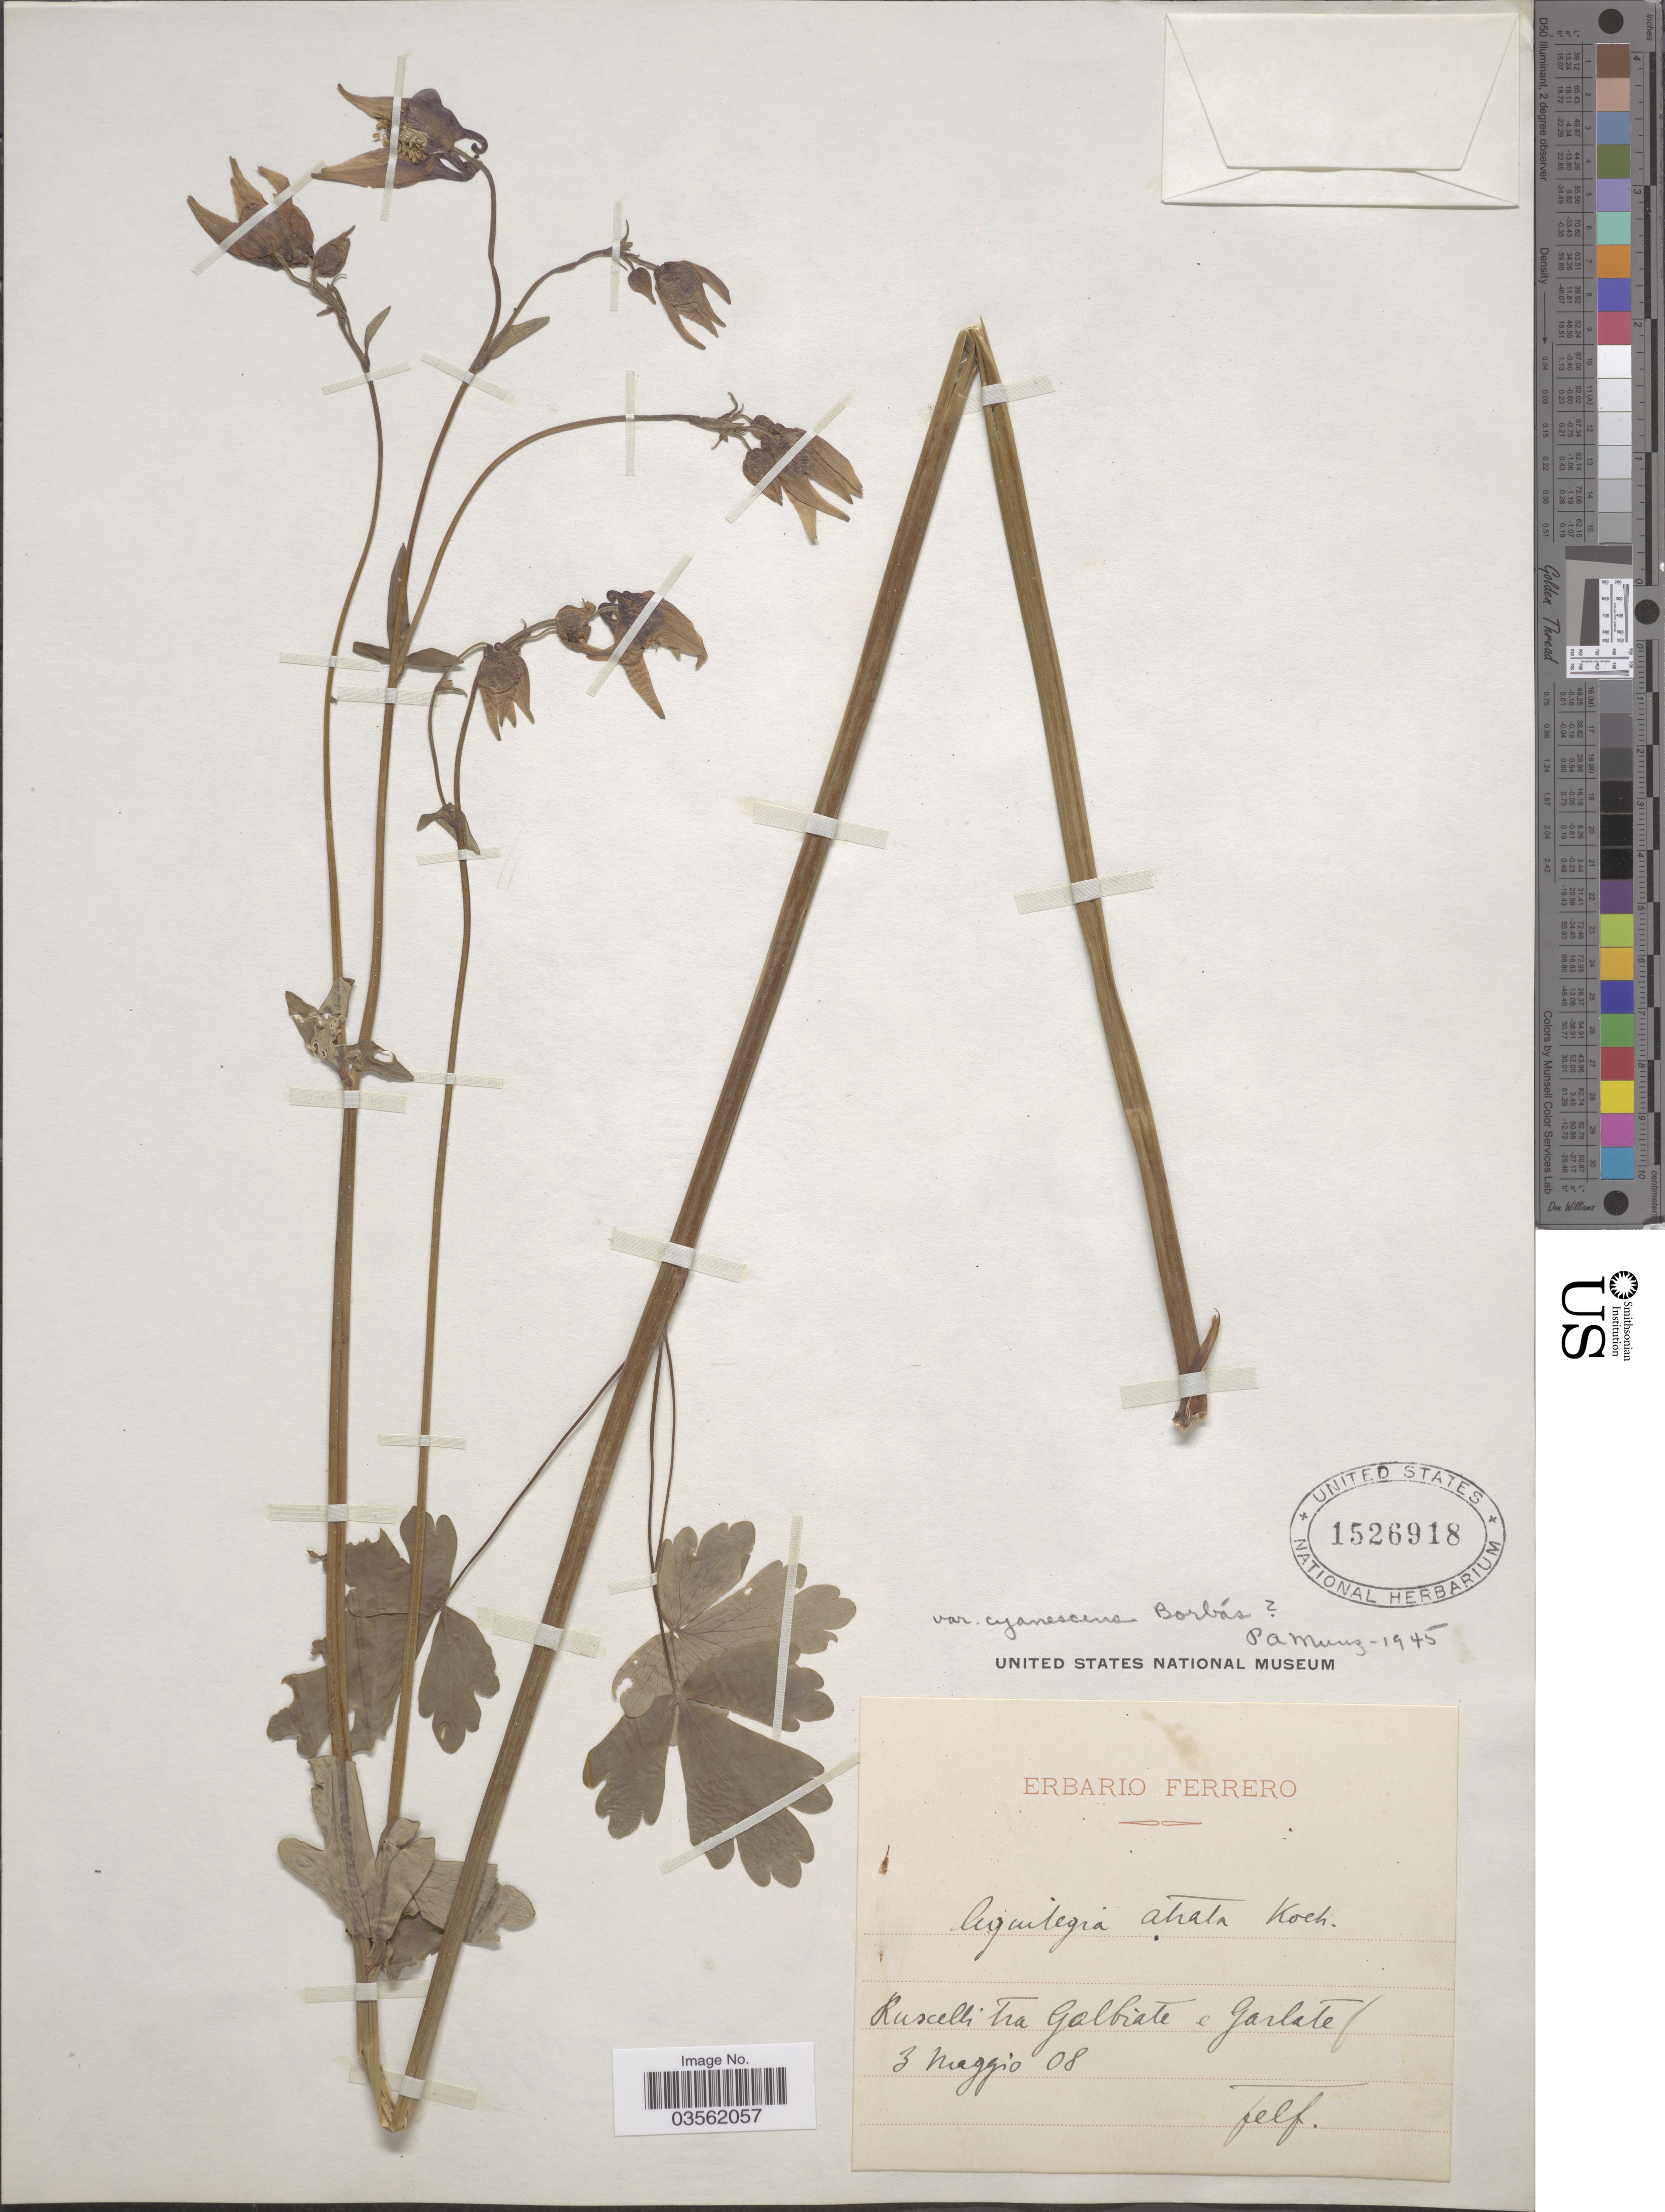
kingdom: Plantae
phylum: Tracheophyta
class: Magnoliopsida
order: Ranunculales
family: Ranunculaceae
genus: Aquilegia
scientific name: Aquilegia atrata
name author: Koch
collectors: F. Ferrero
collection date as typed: Transcribed d/m/y: 3/5/8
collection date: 1908-05-03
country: Italy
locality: Ruscelli tra Galbiate e Garlate.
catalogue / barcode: US 1526918